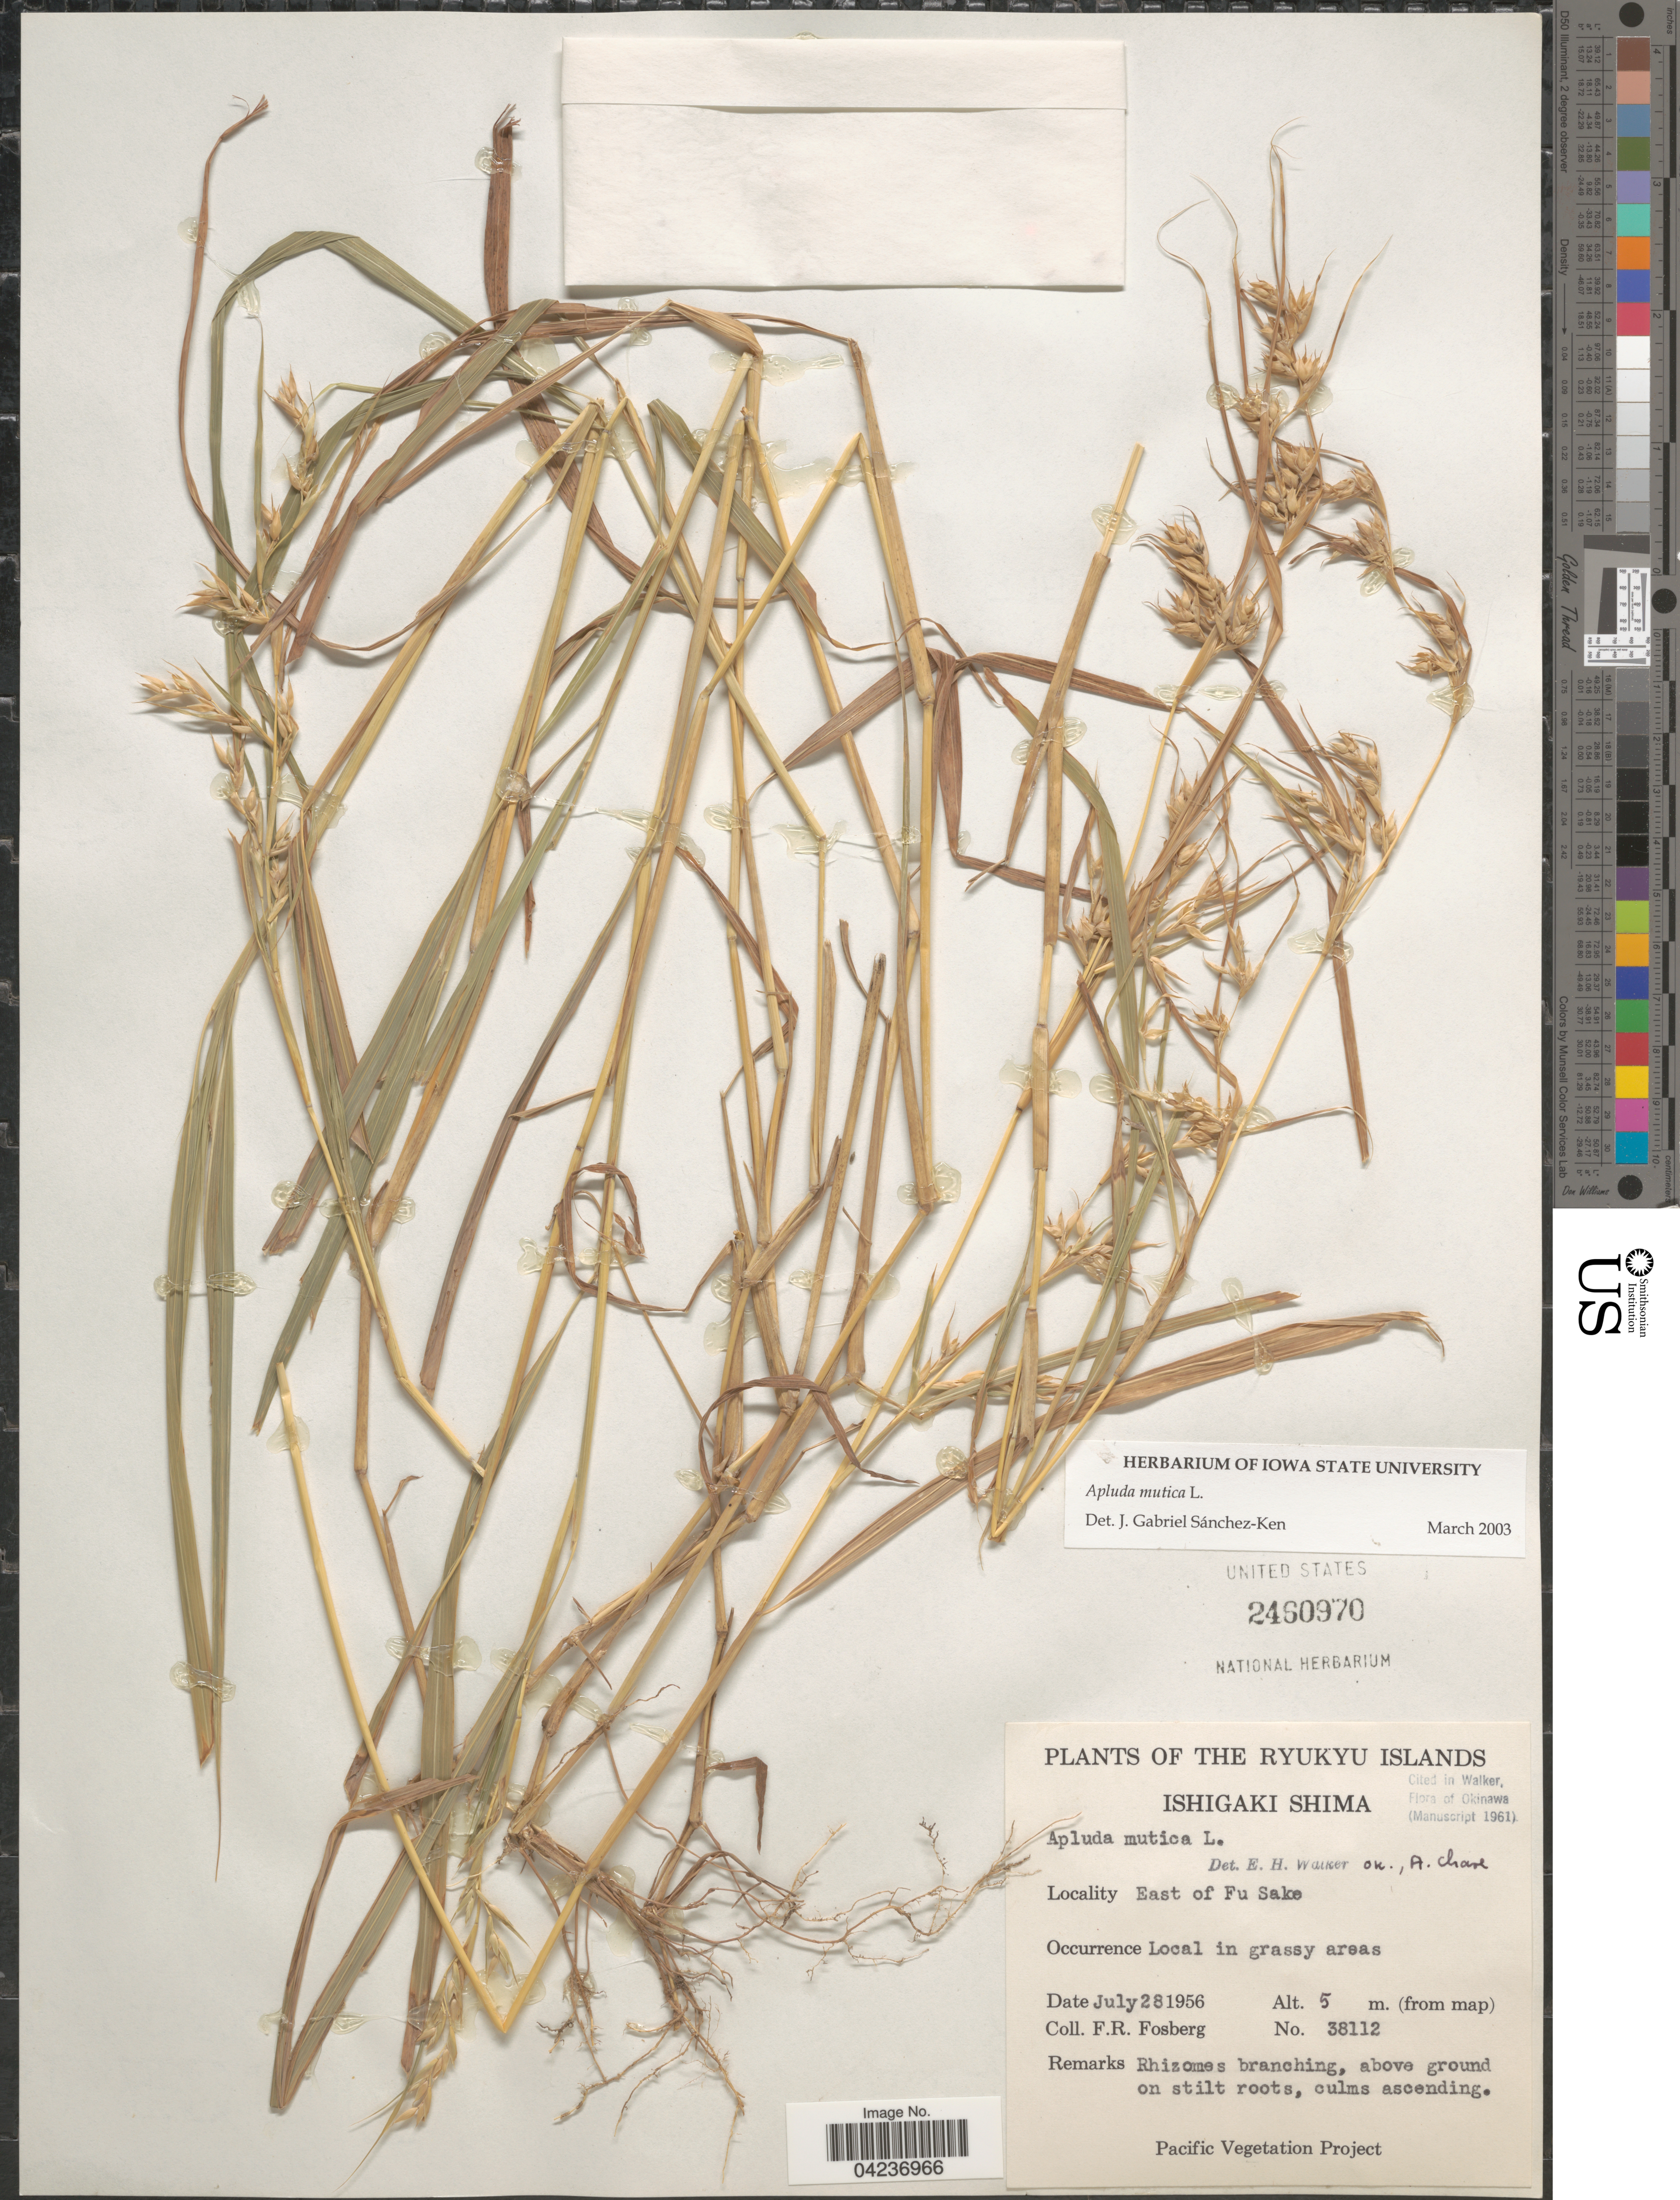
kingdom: Plantae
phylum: Tracheophyta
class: Liliopsida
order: Poales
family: Poaceae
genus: Apluda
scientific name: Apluda mutica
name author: L.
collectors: F. R. Fosberg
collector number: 38112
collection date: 1956-07-28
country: Japan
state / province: Okinawa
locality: Ryukyu Islands. Ishigaki Shima. East of Fu Sake.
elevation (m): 5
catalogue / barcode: US 2460970